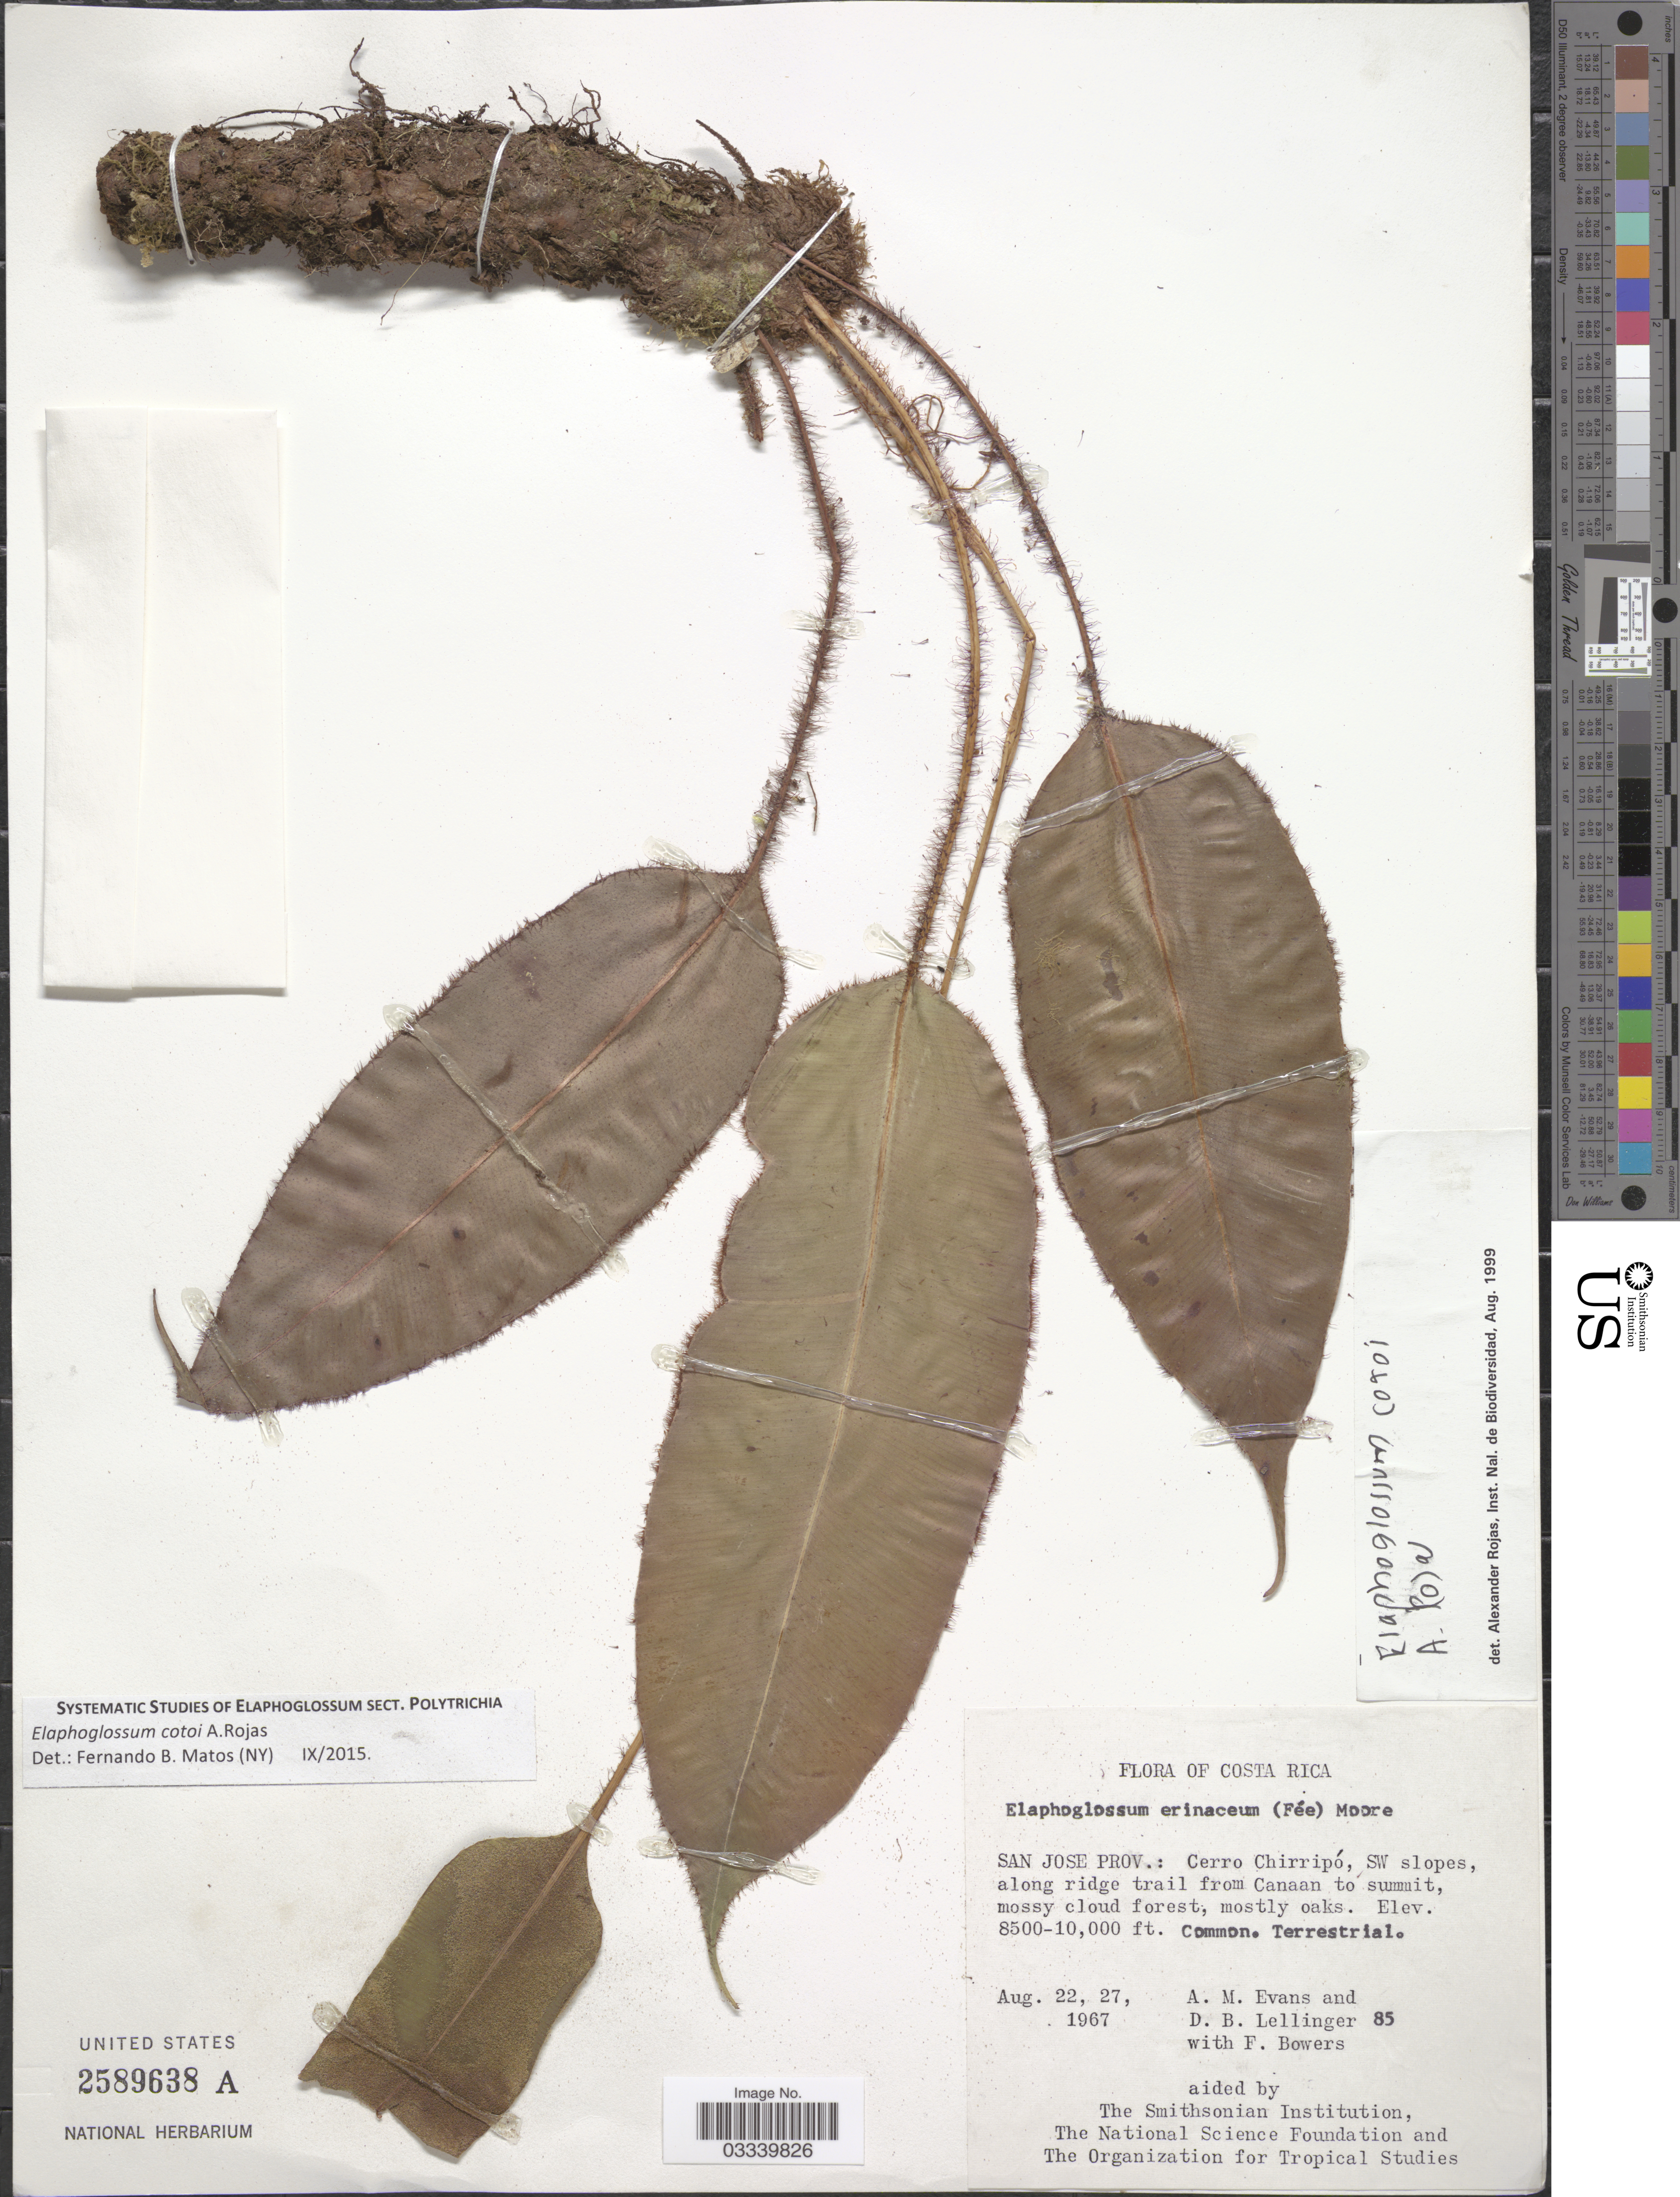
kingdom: Plantae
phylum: Tracheophyta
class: Polypodiopsida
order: Polypodiales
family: Dryopteridaceae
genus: Elaphoglossum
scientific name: Elaphoglossum cotoi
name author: A. Rojas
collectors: A. M. Evans, D. B. Lellinger & F. Bowers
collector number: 85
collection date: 1967-08-22/1967-08-27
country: Costa Rica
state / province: San José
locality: Cerro Chirripó, SW slopes, along ridge trail from Canaan to summit.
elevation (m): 2591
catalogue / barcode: US 2589638A